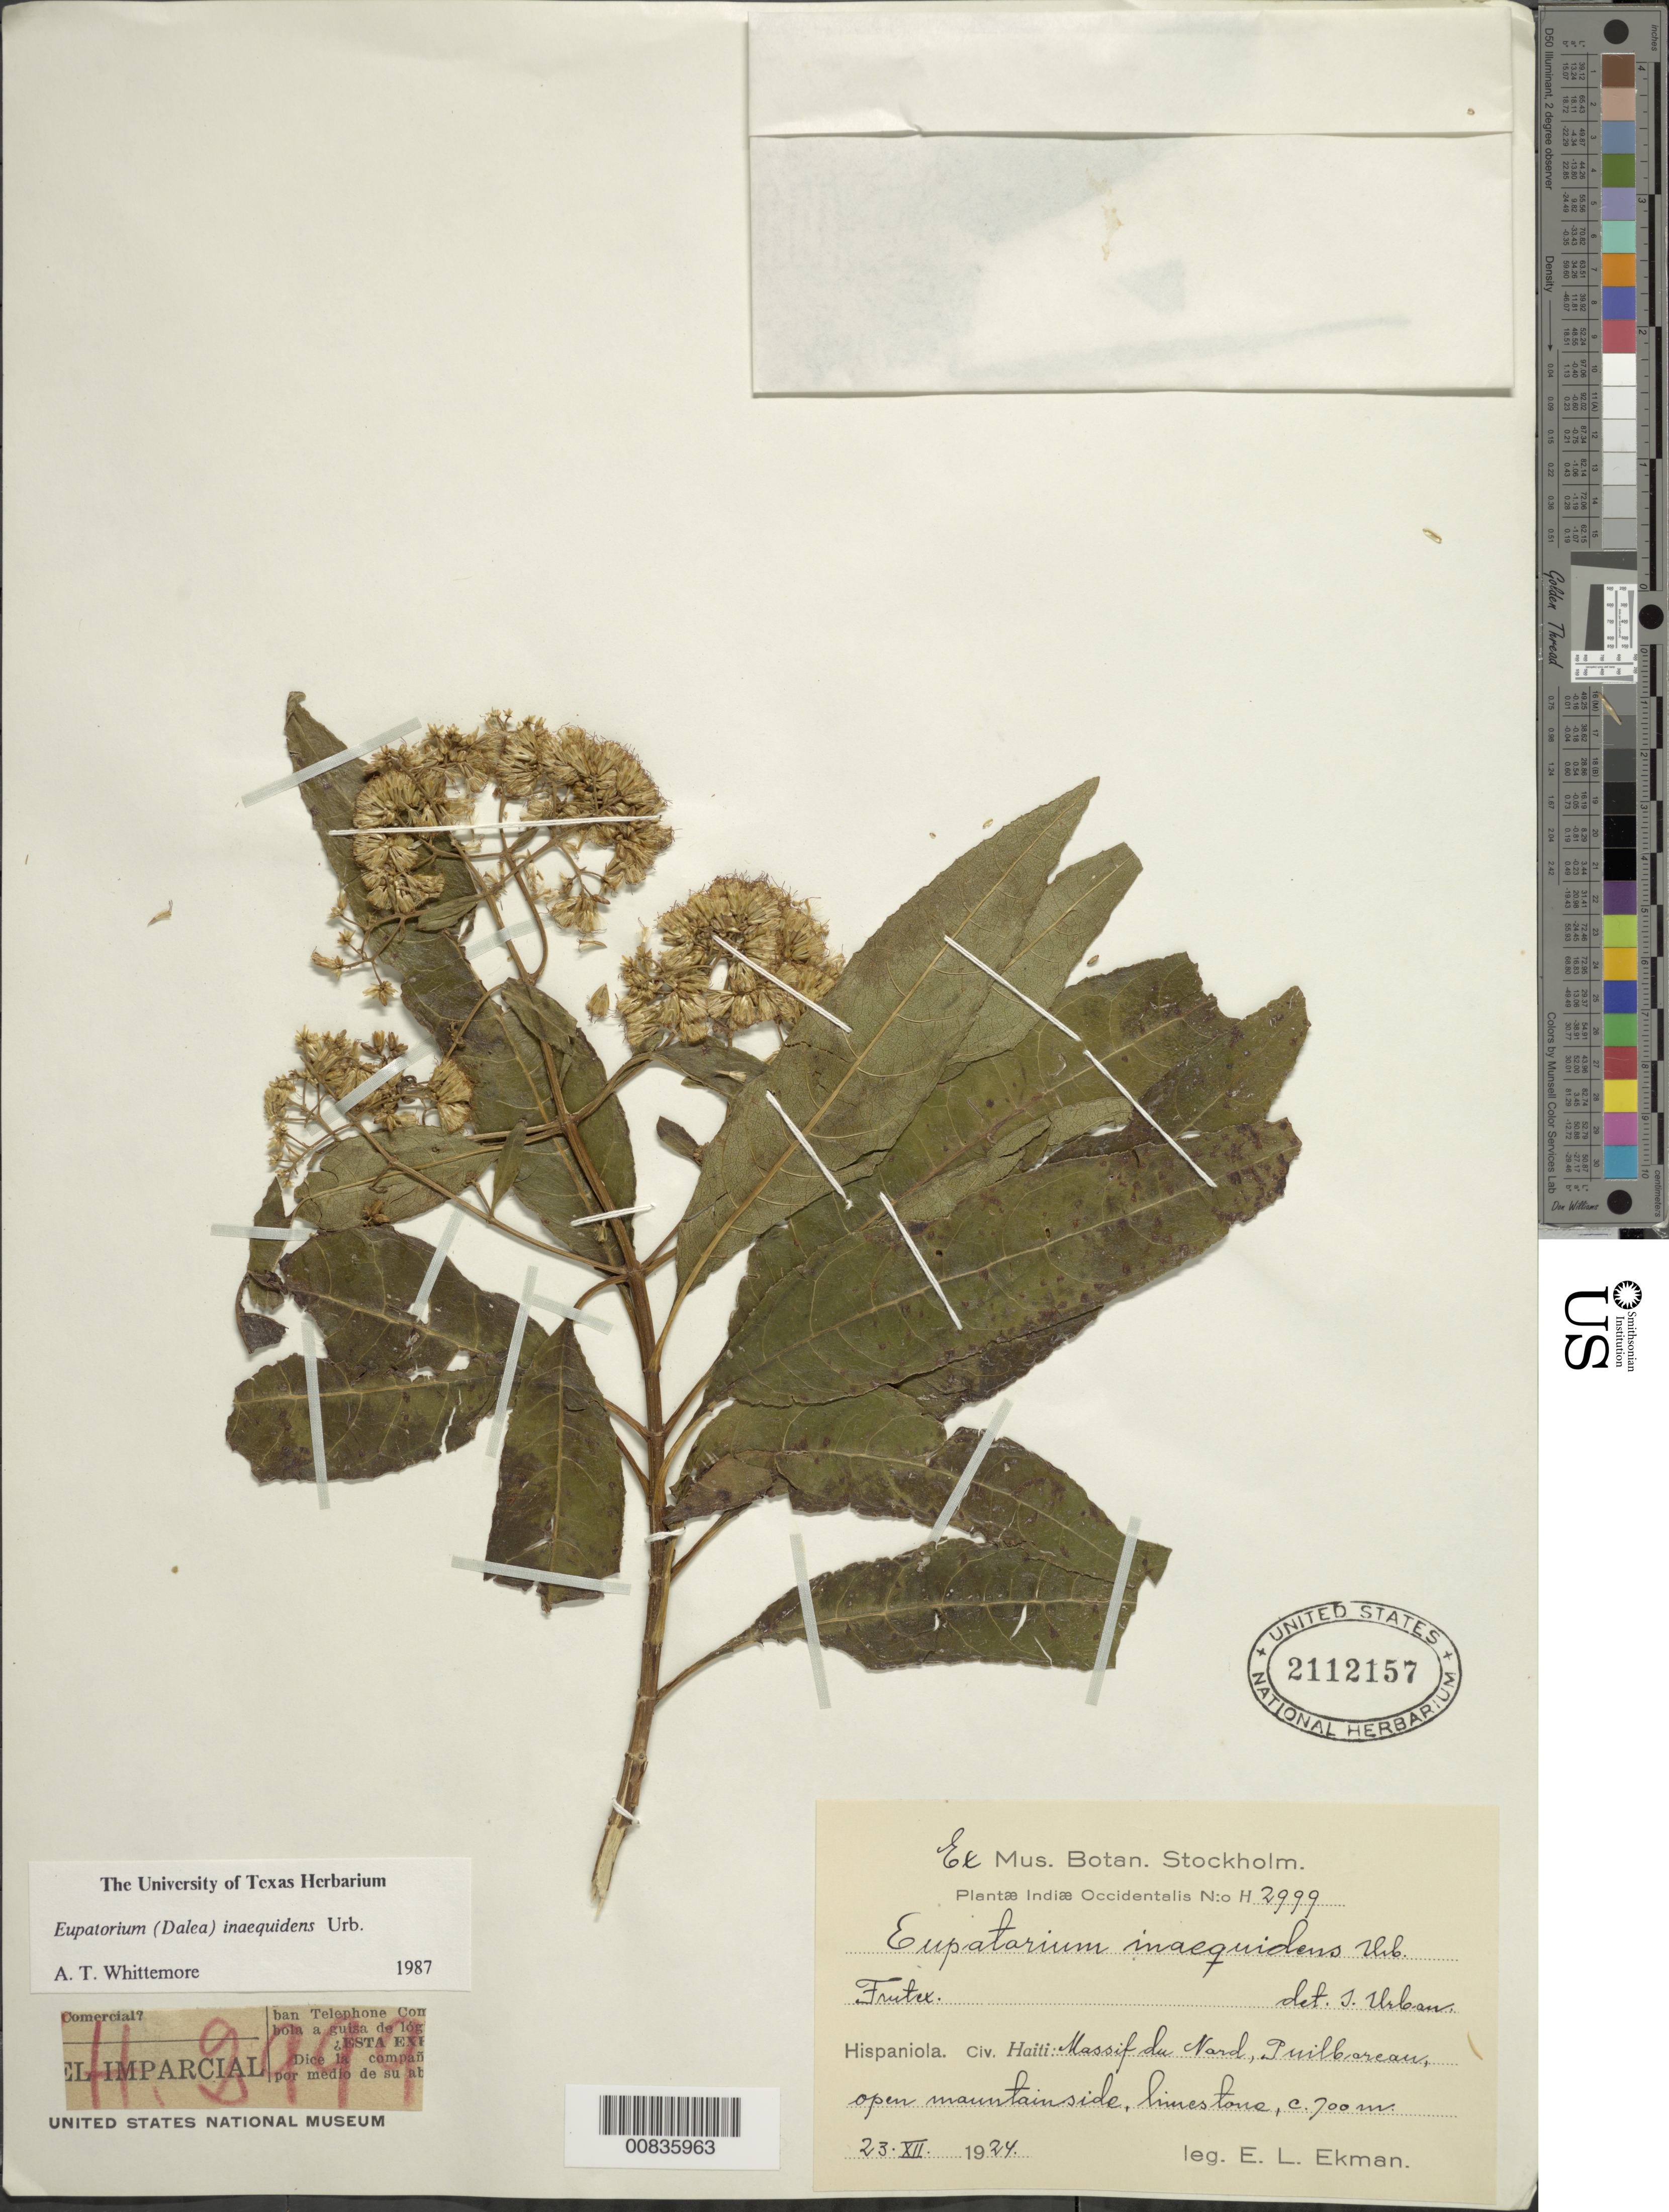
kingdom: Plantae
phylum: Tracheophyta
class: Magnoliopsida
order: Asterales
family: Asteraceae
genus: Critonia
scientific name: Critonia inaequidens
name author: (Urb.) R.M. King & H. Rob.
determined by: Whittemore, A. T.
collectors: E. L. Ekman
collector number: H 2999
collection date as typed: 23 Dec 1924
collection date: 1924-12-23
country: Haiti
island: Hispaniola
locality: Massif du Nord, Puilbareau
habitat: On limestone, open mountainside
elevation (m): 700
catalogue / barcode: US 2112157